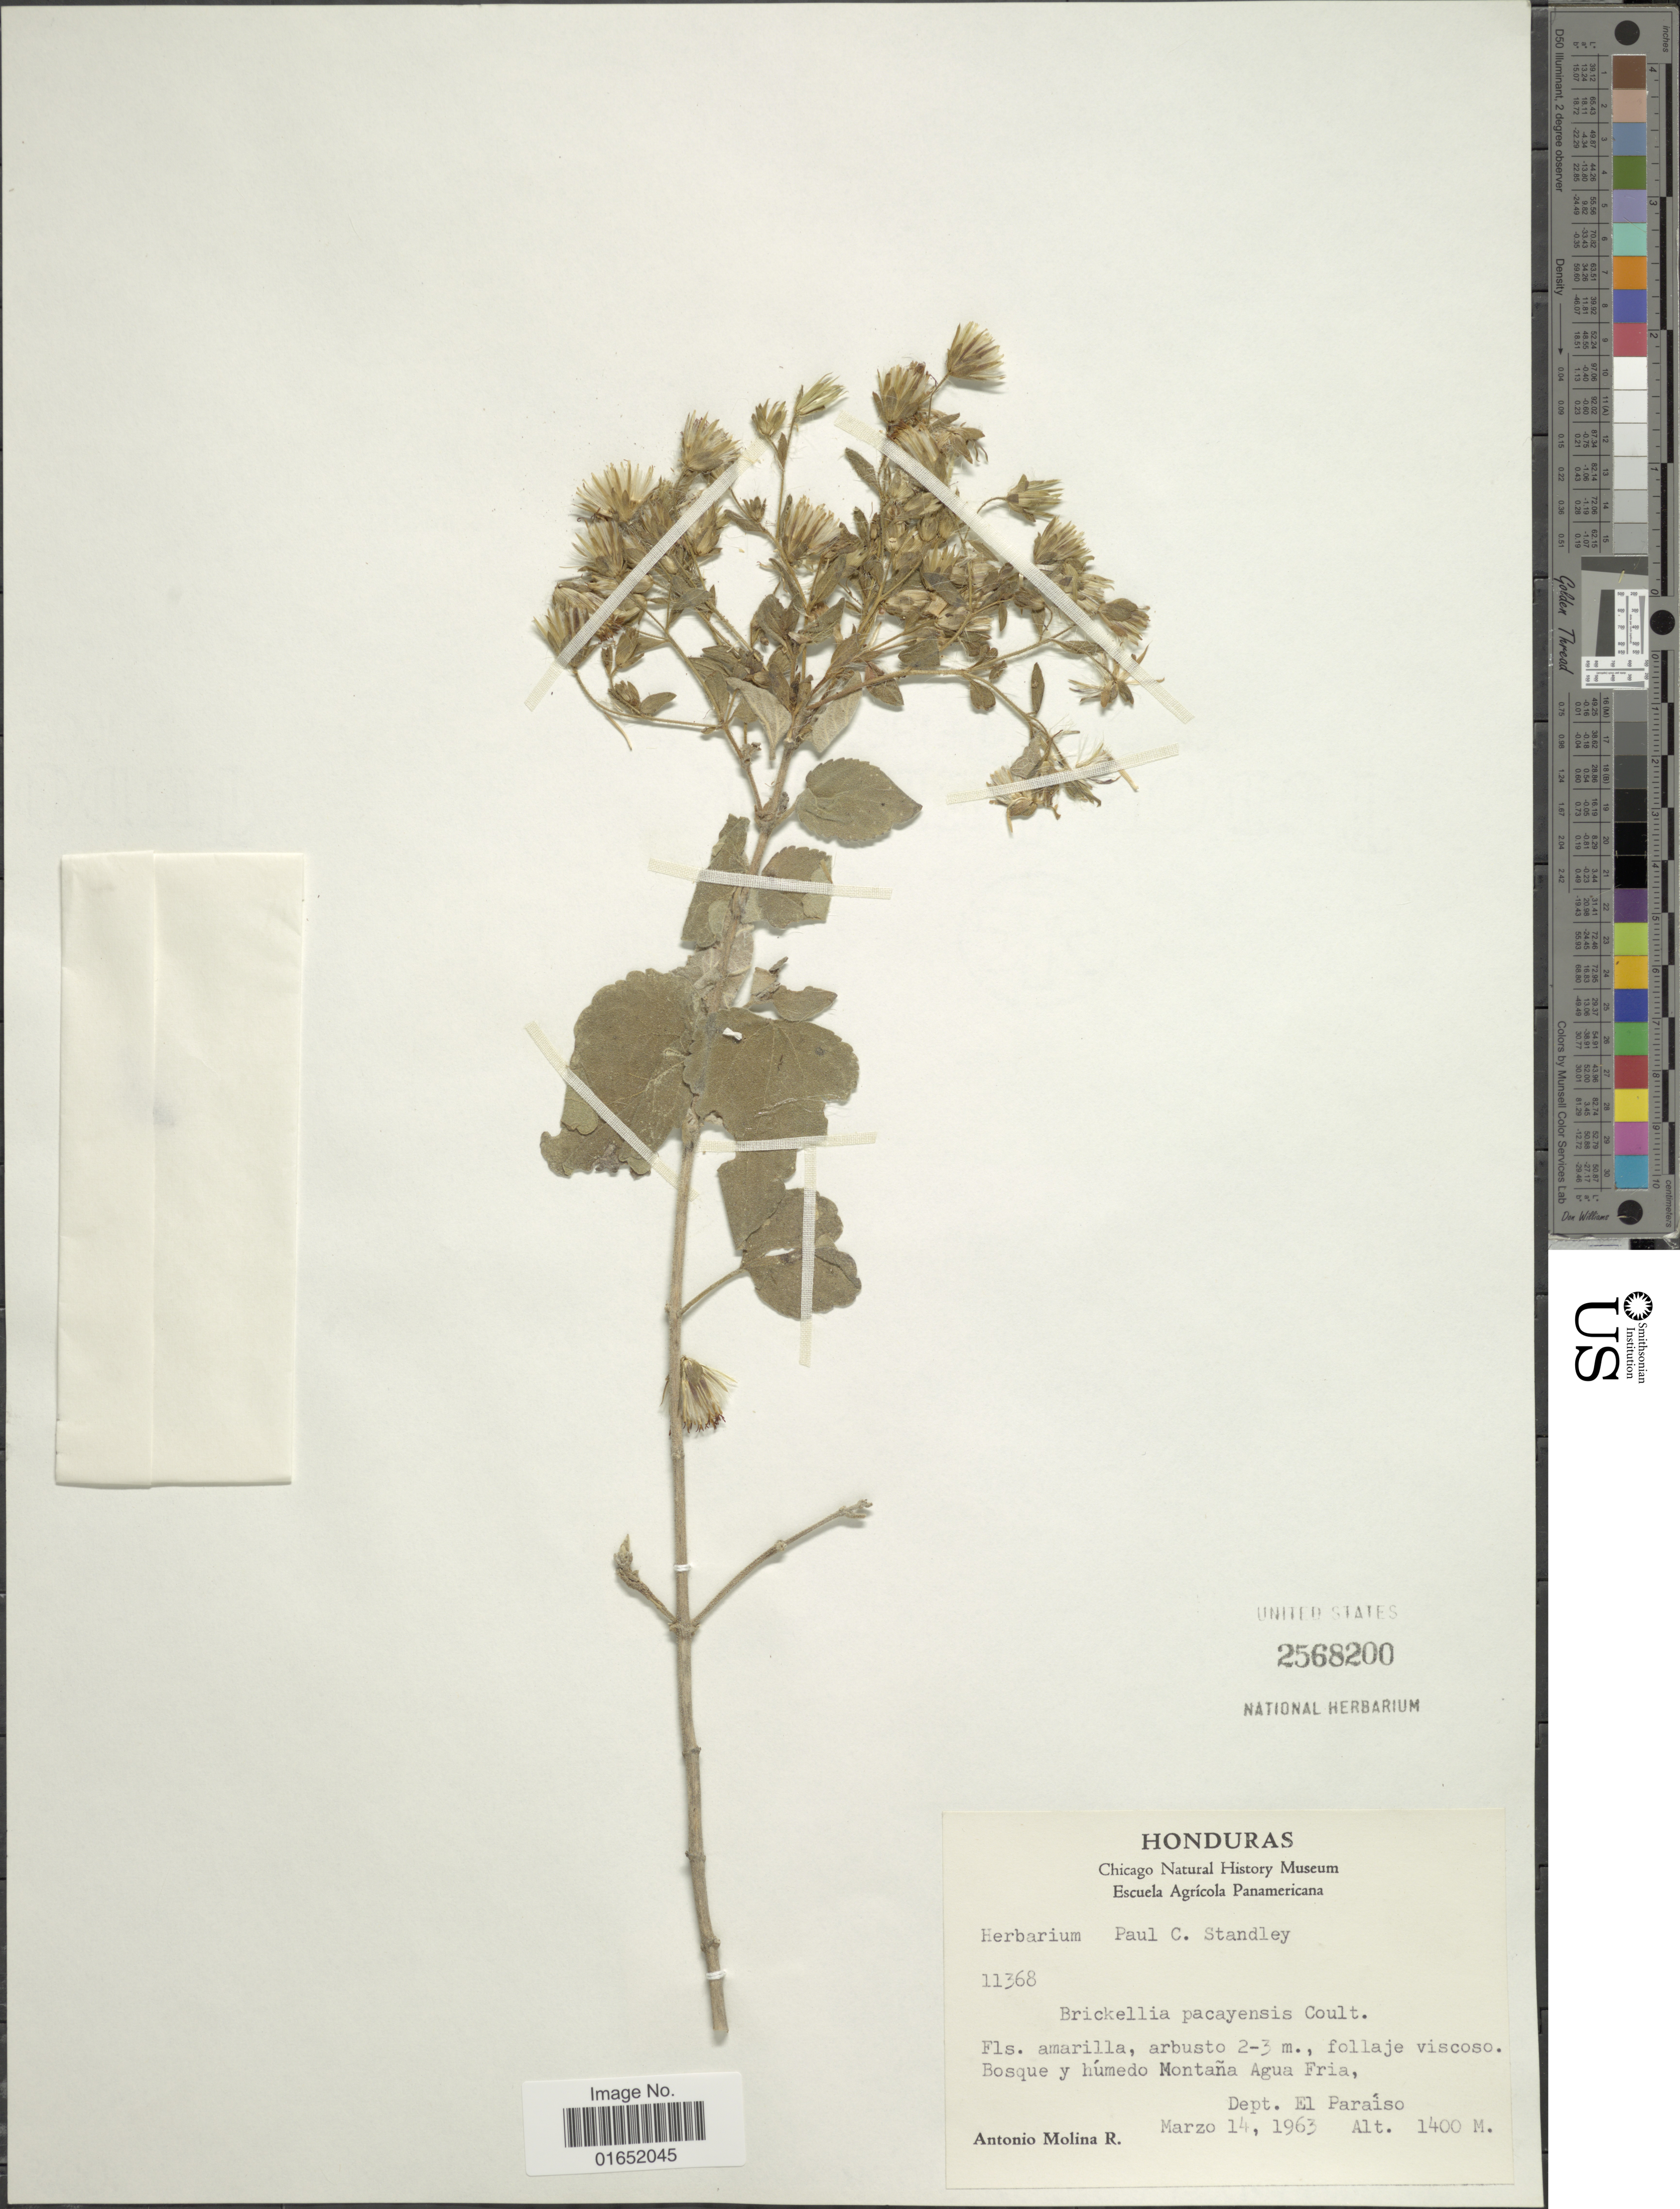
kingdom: Plantae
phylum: Tracheophyta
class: Magnoliopsida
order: Asterales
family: Asteraceae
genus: Brickellia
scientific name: Brickellia pacayensis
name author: J.M. Coult.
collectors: A. Molina R.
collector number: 11368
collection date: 1963-03-14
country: Honduras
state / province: El Paraíso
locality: Bosque y húmedo Montaña Agua Fria, Dept. El Paraíso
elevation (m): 1400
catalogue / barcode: US 2568200